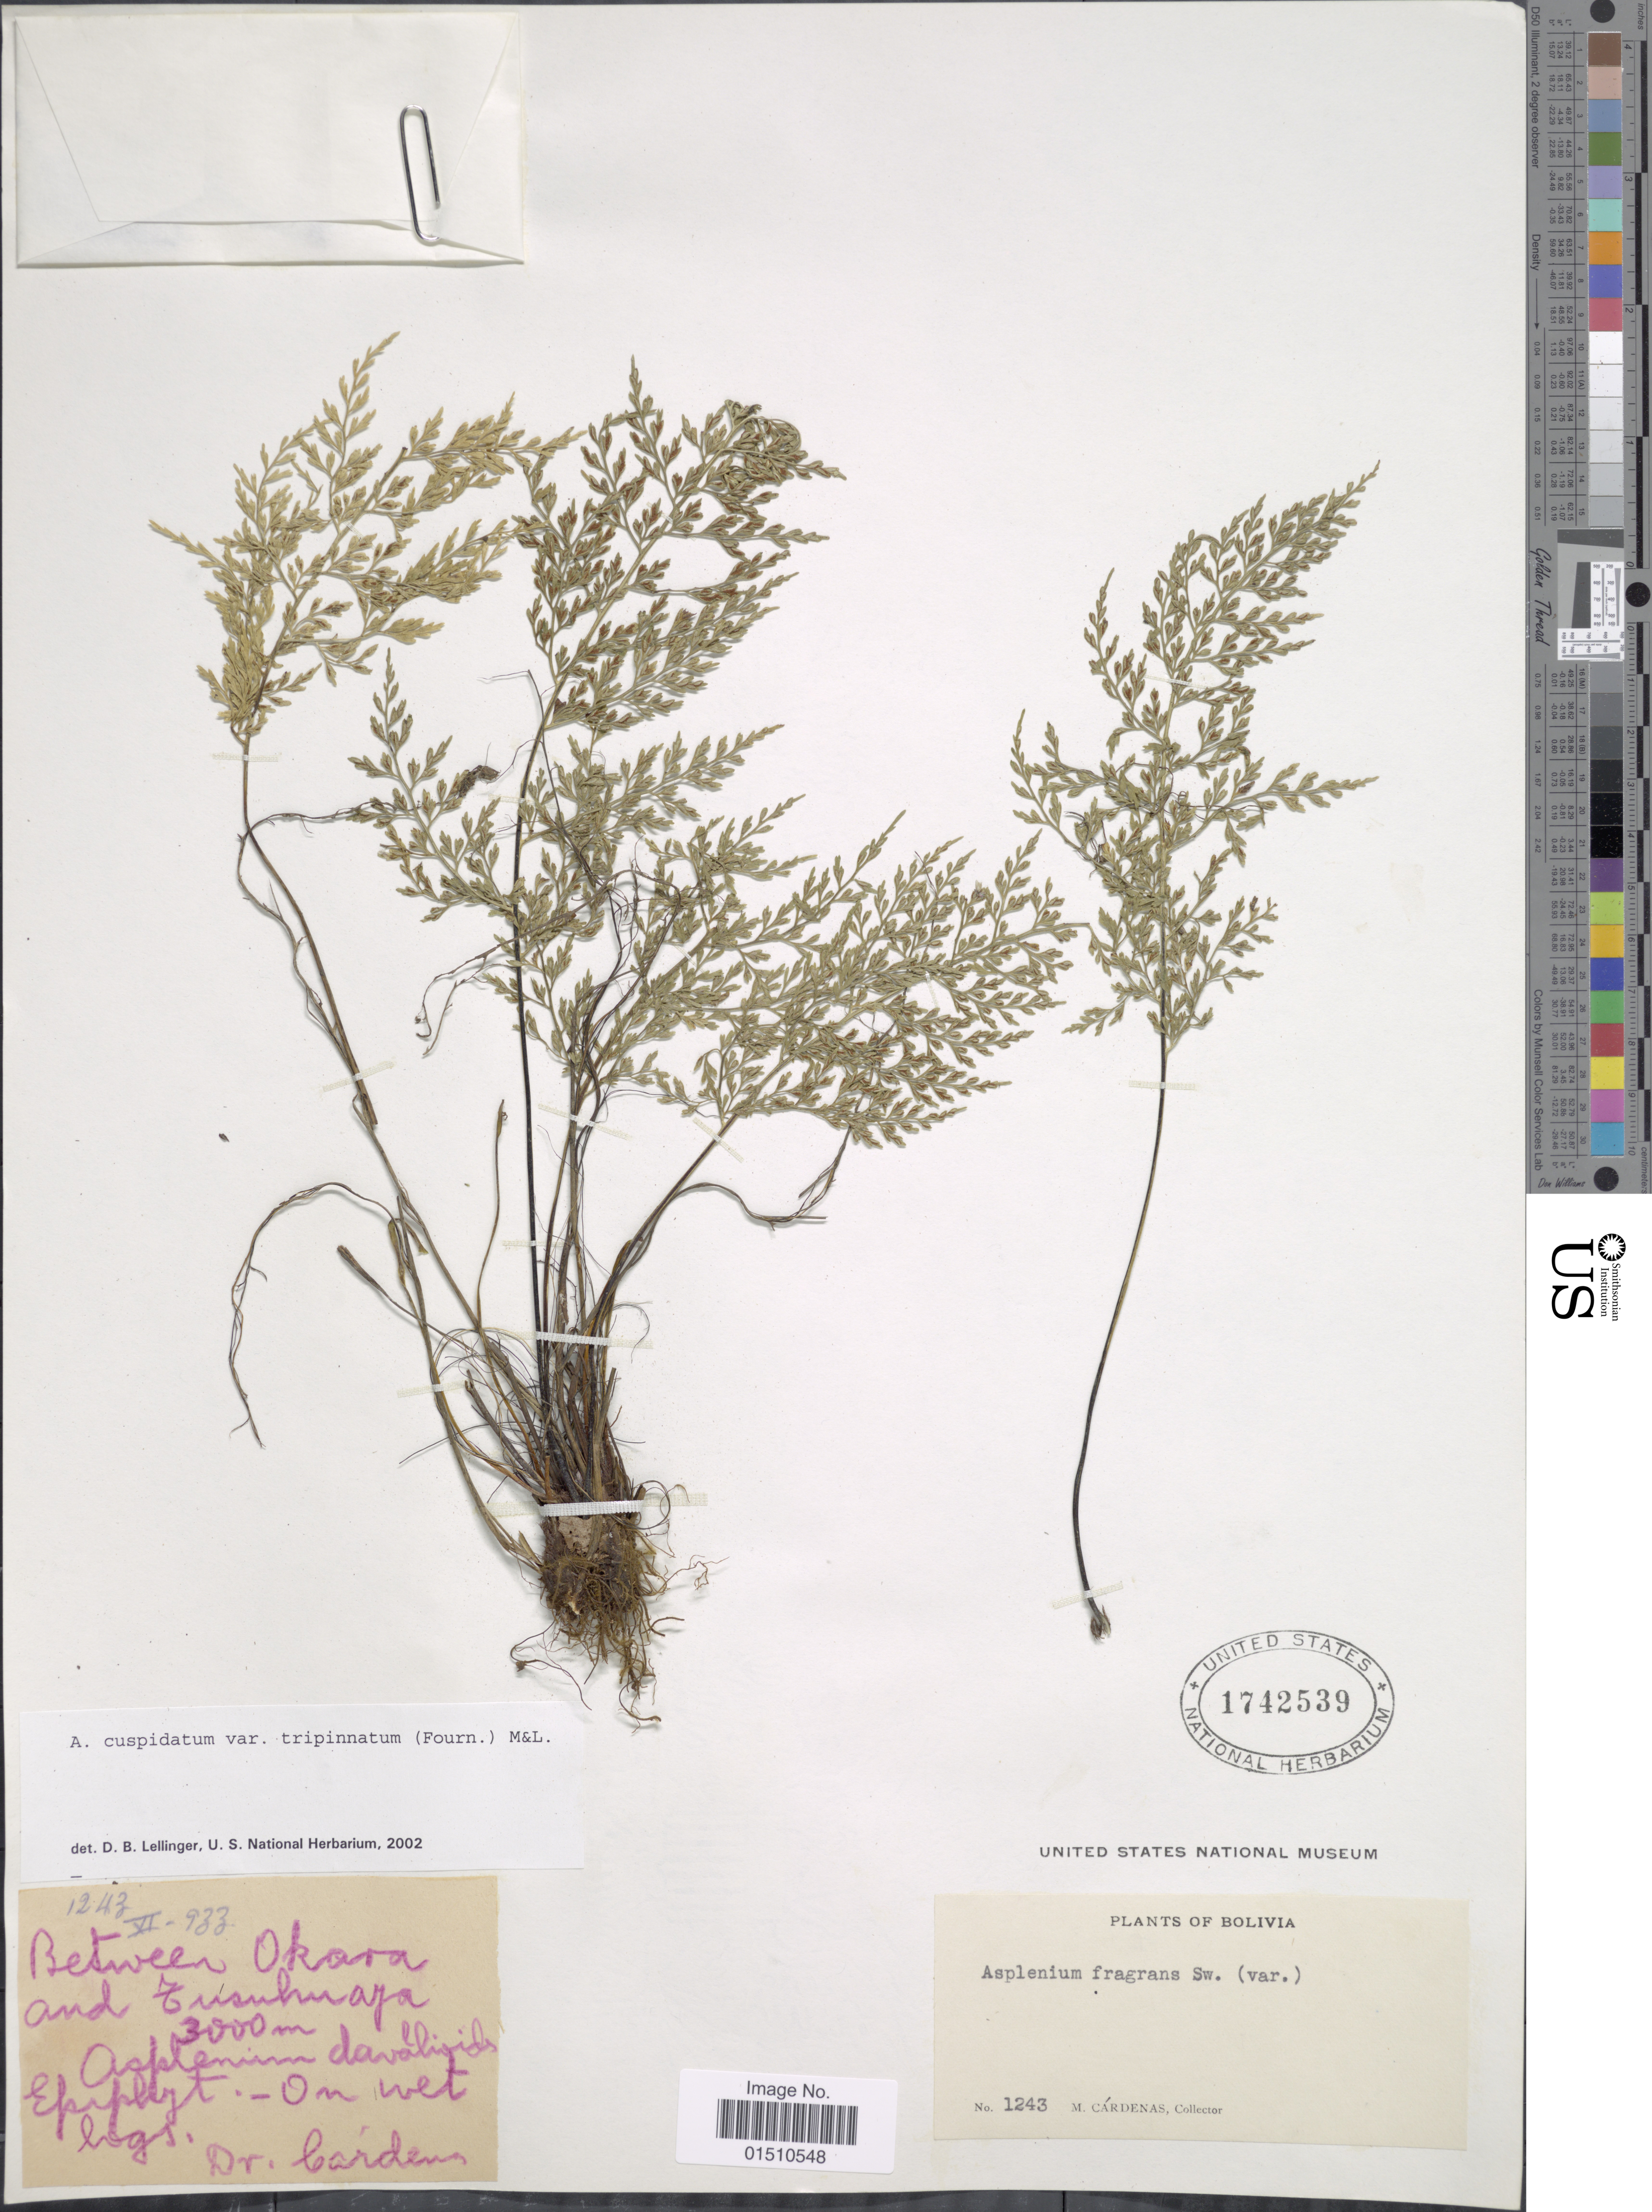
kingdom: Plantae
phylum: Tracheophyta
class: Polypodiopsida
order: Polypodiales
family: Aspleniaceae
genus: Asplenium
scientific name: Asplenium cuspidatum var. abrotanoides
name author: (C. Presl) C.V. Morton & Lellinger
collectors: M. Cárdenas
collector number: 1243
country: Bolivia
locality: Bolivia, between Okara and Tusuhuaya. On wet logs.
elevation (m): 3000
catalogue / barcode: US 1742539